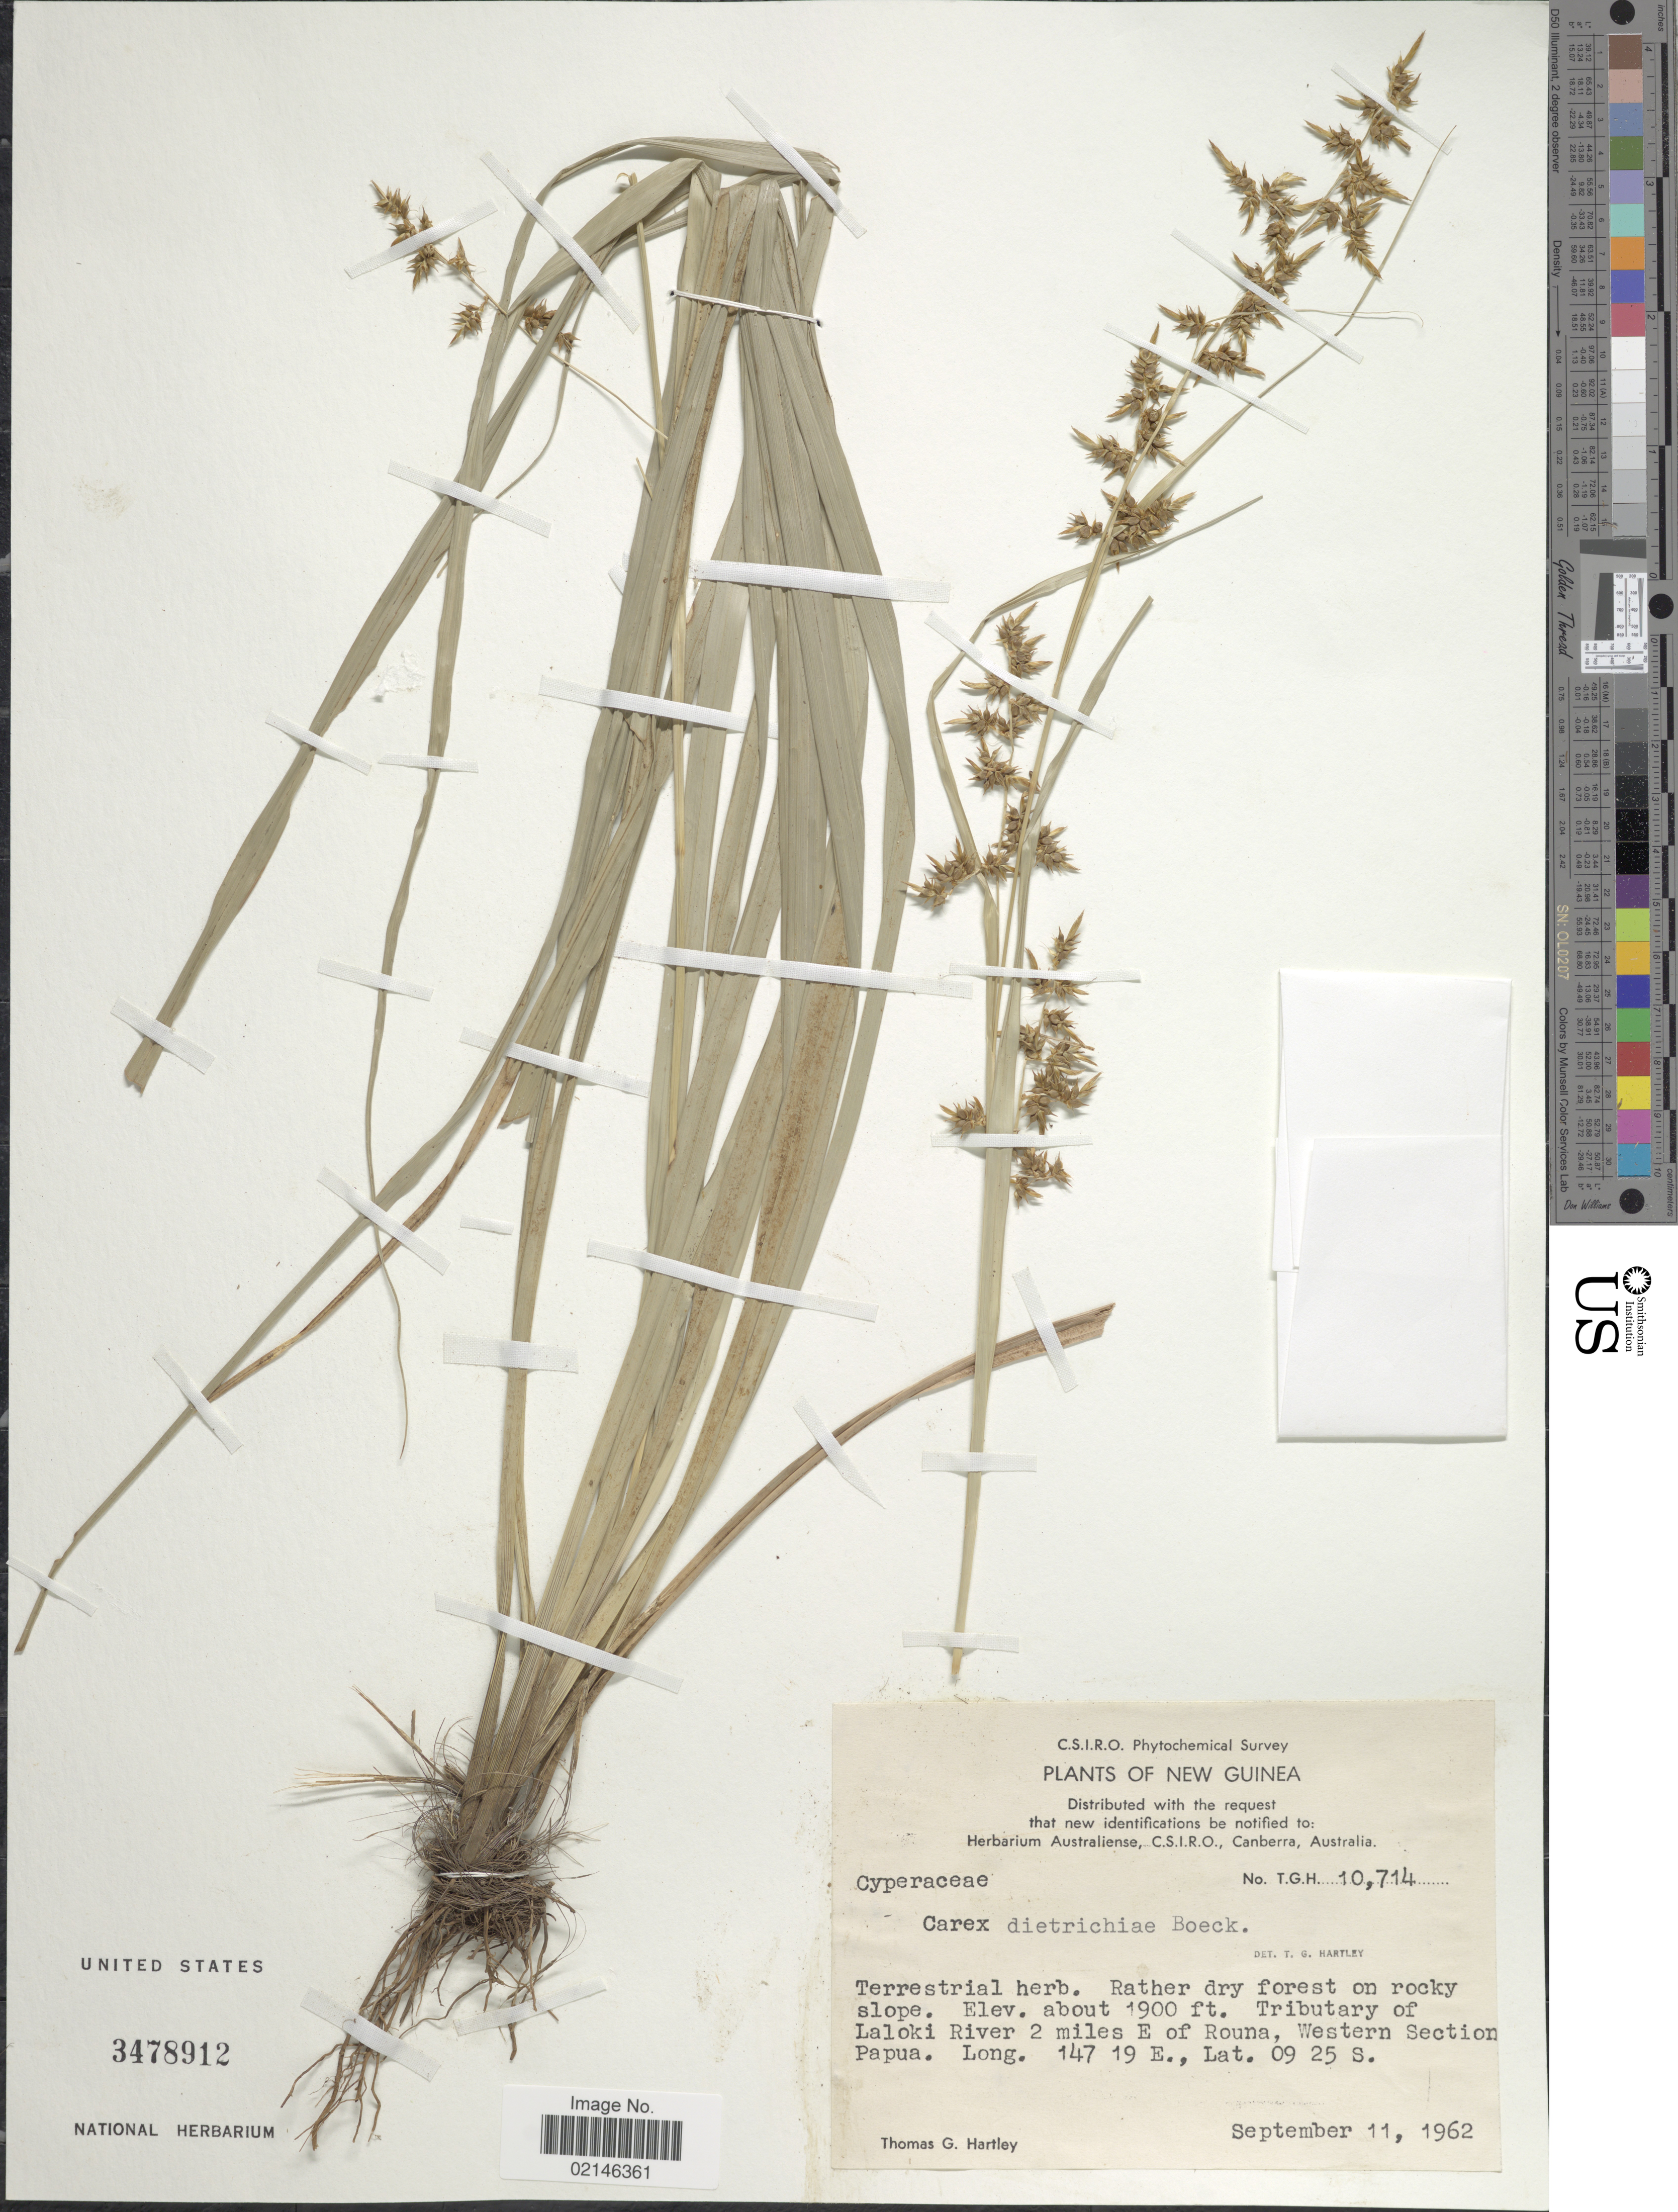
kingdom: Plantae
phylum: Tracheophyta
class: Liliopsida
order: Poales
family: Cyperaceae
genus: Carex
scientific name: Carex indica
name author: L.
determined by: Kern, J. H.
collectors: T. G. Hartley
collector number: T.G.H. 10714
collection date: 1962-09-11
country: Papua New Guinea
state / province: Manus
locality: New Guinea. Tributary of Laloki River 2 miles E of Rouna, Western Section Papua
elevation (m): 579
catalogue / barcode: US 3478912